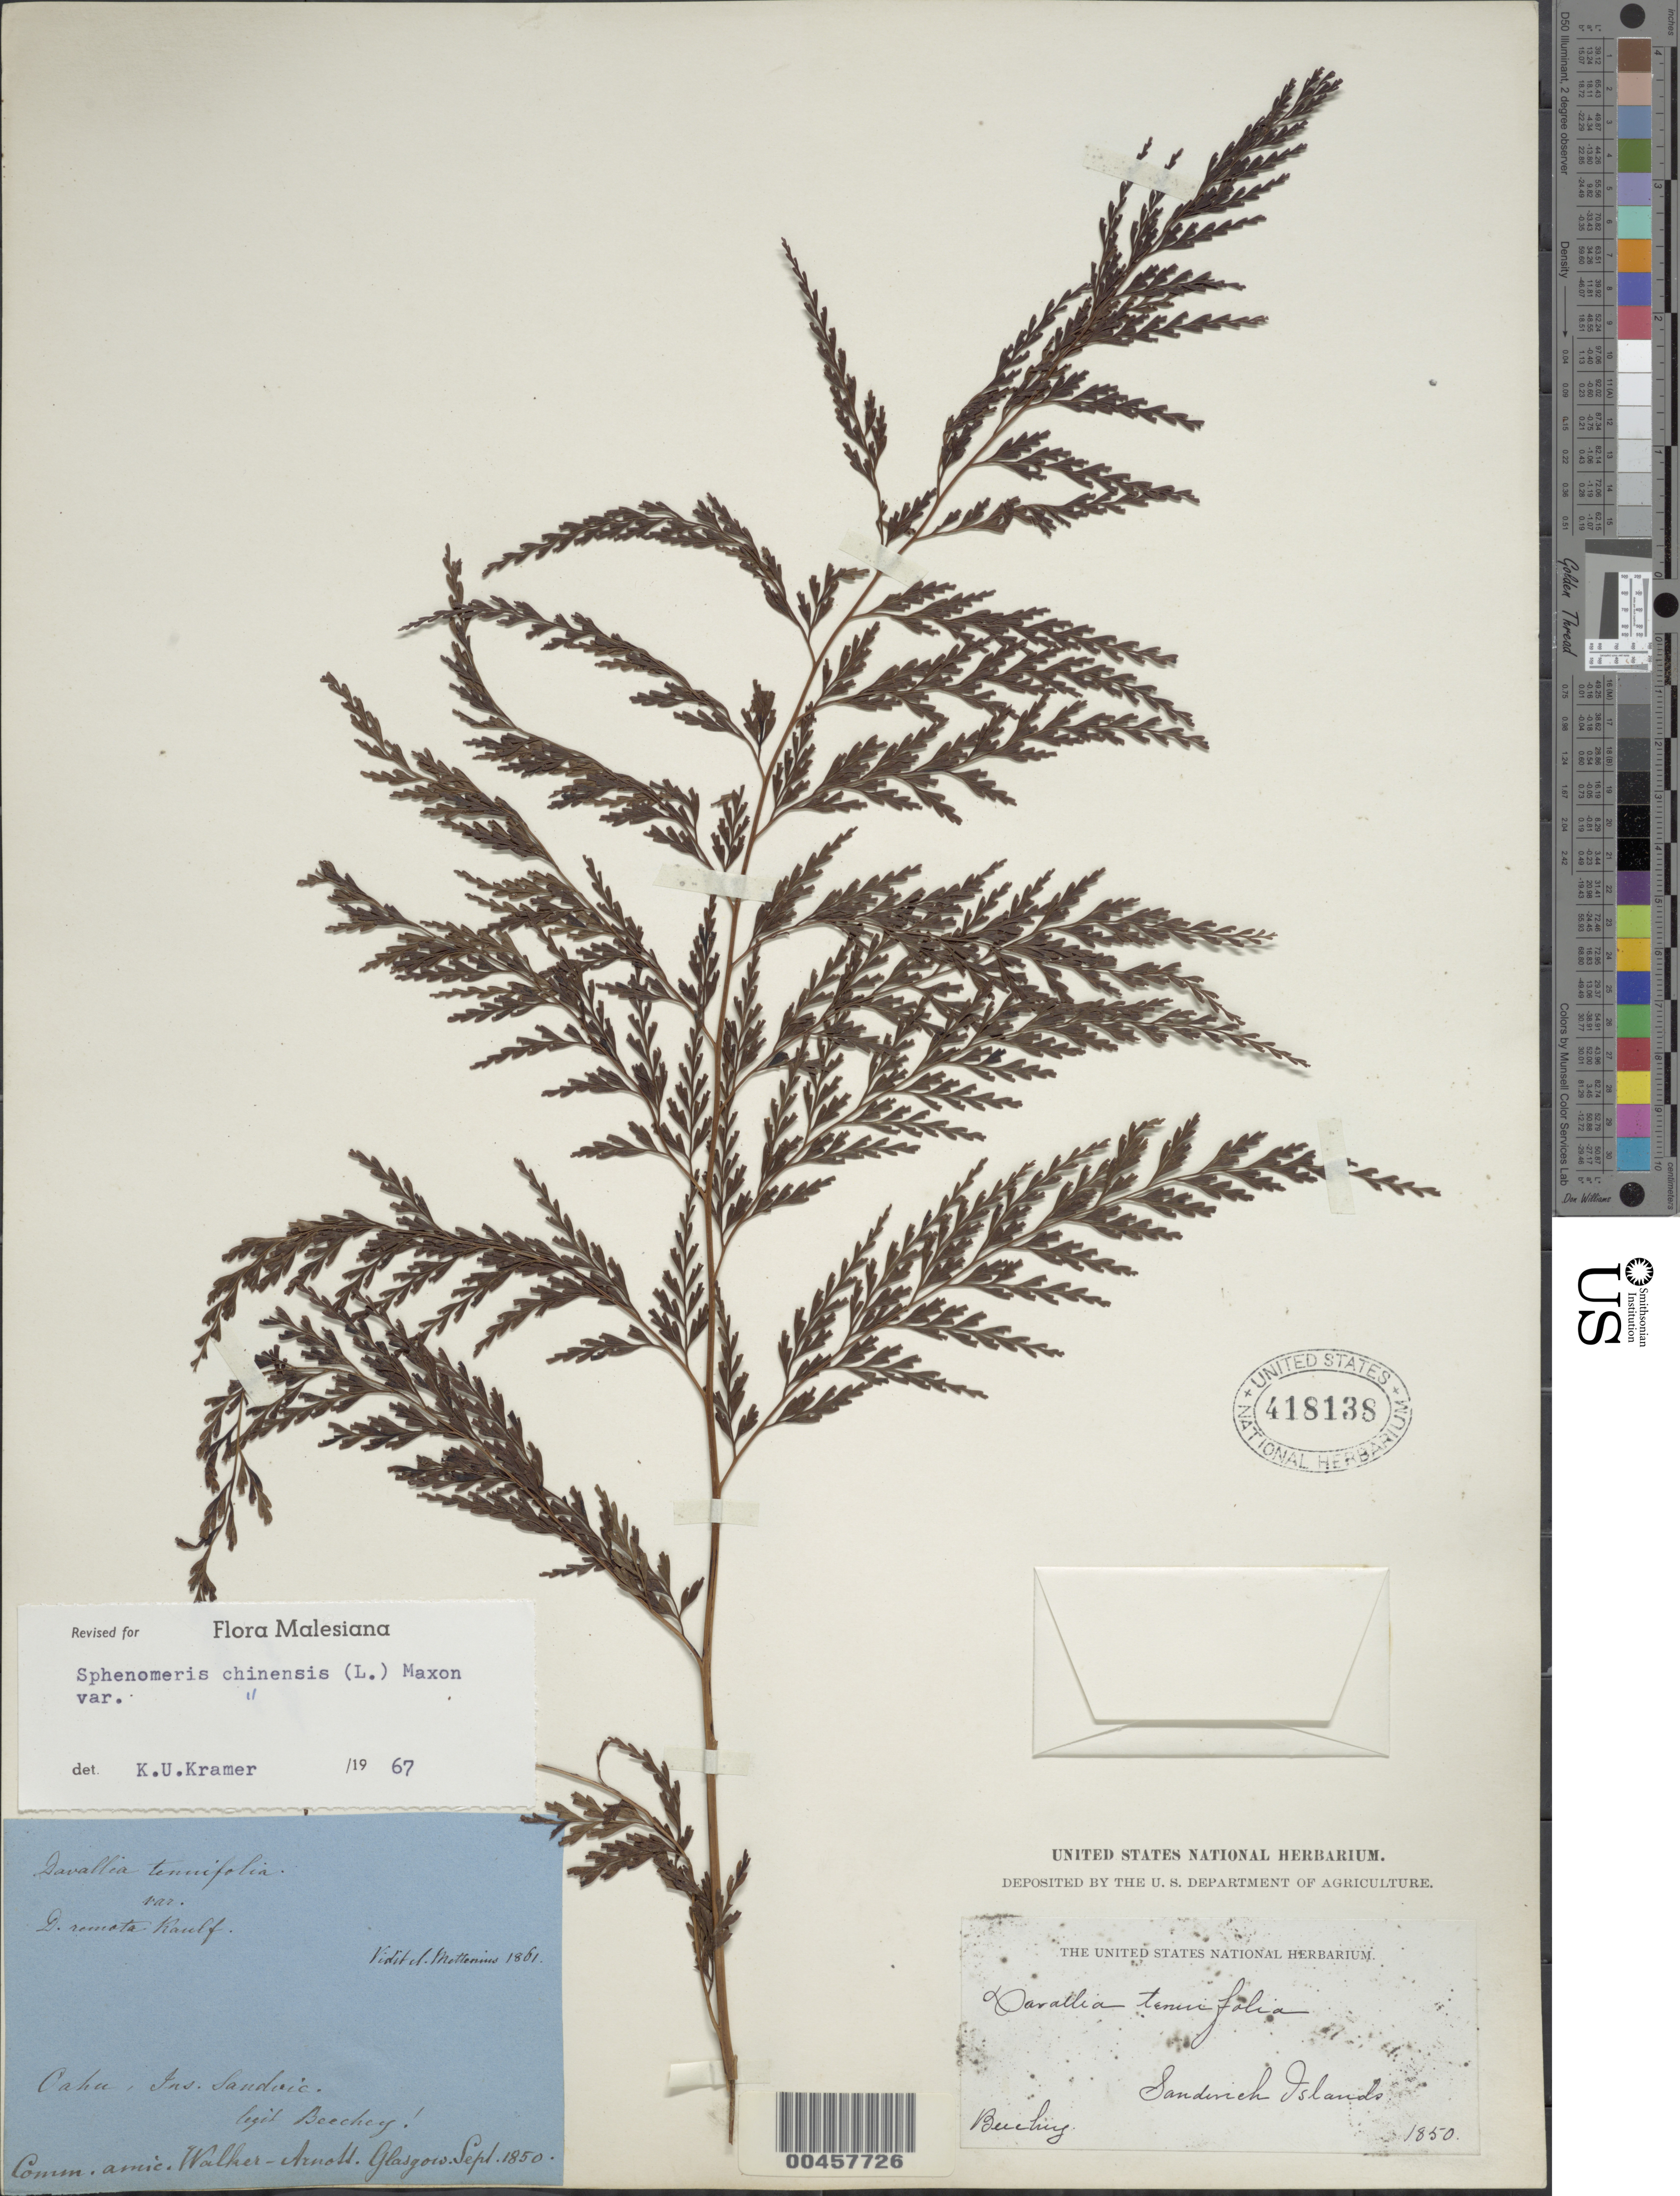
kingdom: Plantae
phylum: Tracheophyta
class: Polypodiopsida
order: Polypodiales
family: Lindsaeaceae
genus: Sphenomeris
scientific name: Sphenomeris chinensis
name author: (L.) Maxon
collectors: -. Beechey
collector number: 1850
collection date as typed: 1850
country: United States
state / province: Hawaii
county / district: Honolulu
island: Oahu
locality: Sandwich Islands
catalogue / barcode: US 418138